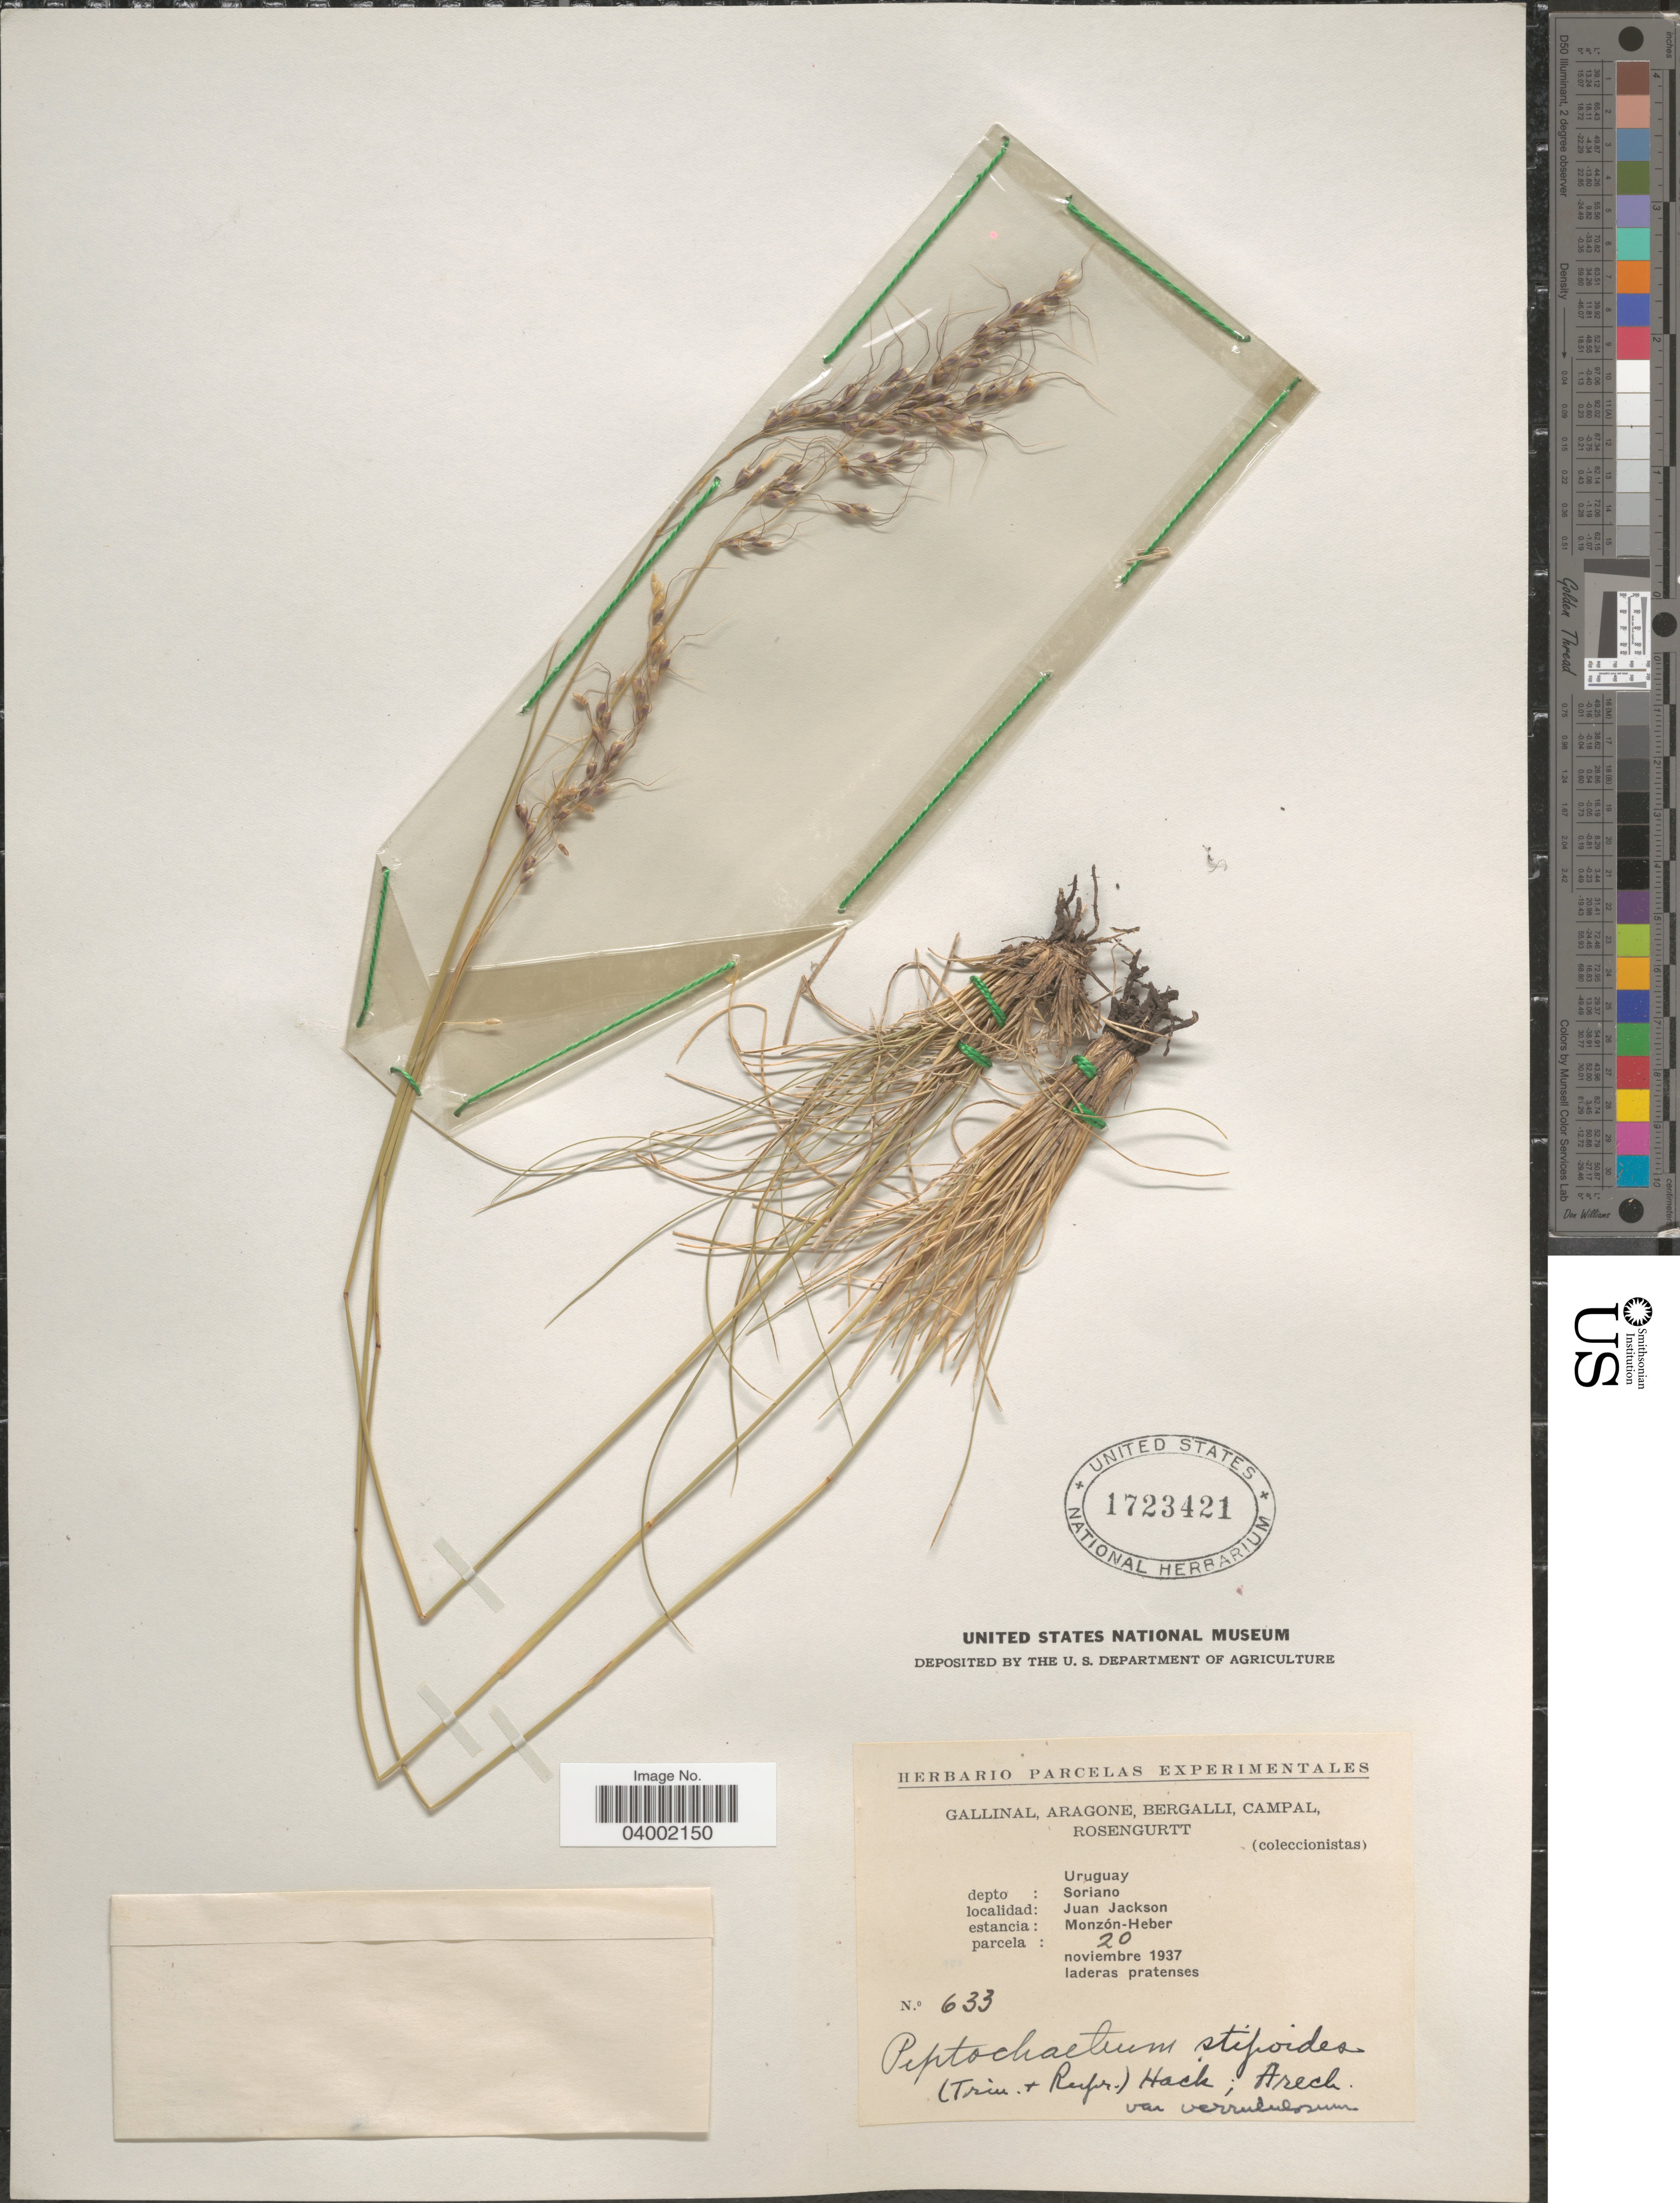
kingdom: Plantae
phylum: Tracheophyta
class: Liliopsida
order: Poales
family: Poaceae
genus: Piptochaetium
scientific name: Piptochaetium stipoides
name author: (Trin. & Rupr.) Hack. & Arechav.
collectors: -. Gallinal, -- Aragone, -- Bergalli, -- Campal & Rosengurtt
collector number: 633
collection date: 1937-11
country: Uruguay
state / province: Soriano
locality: Depto: Soriano. Juan Jackson. Estancia: Monzón-Heber. Parcela: 20.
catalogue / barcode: US 1723421